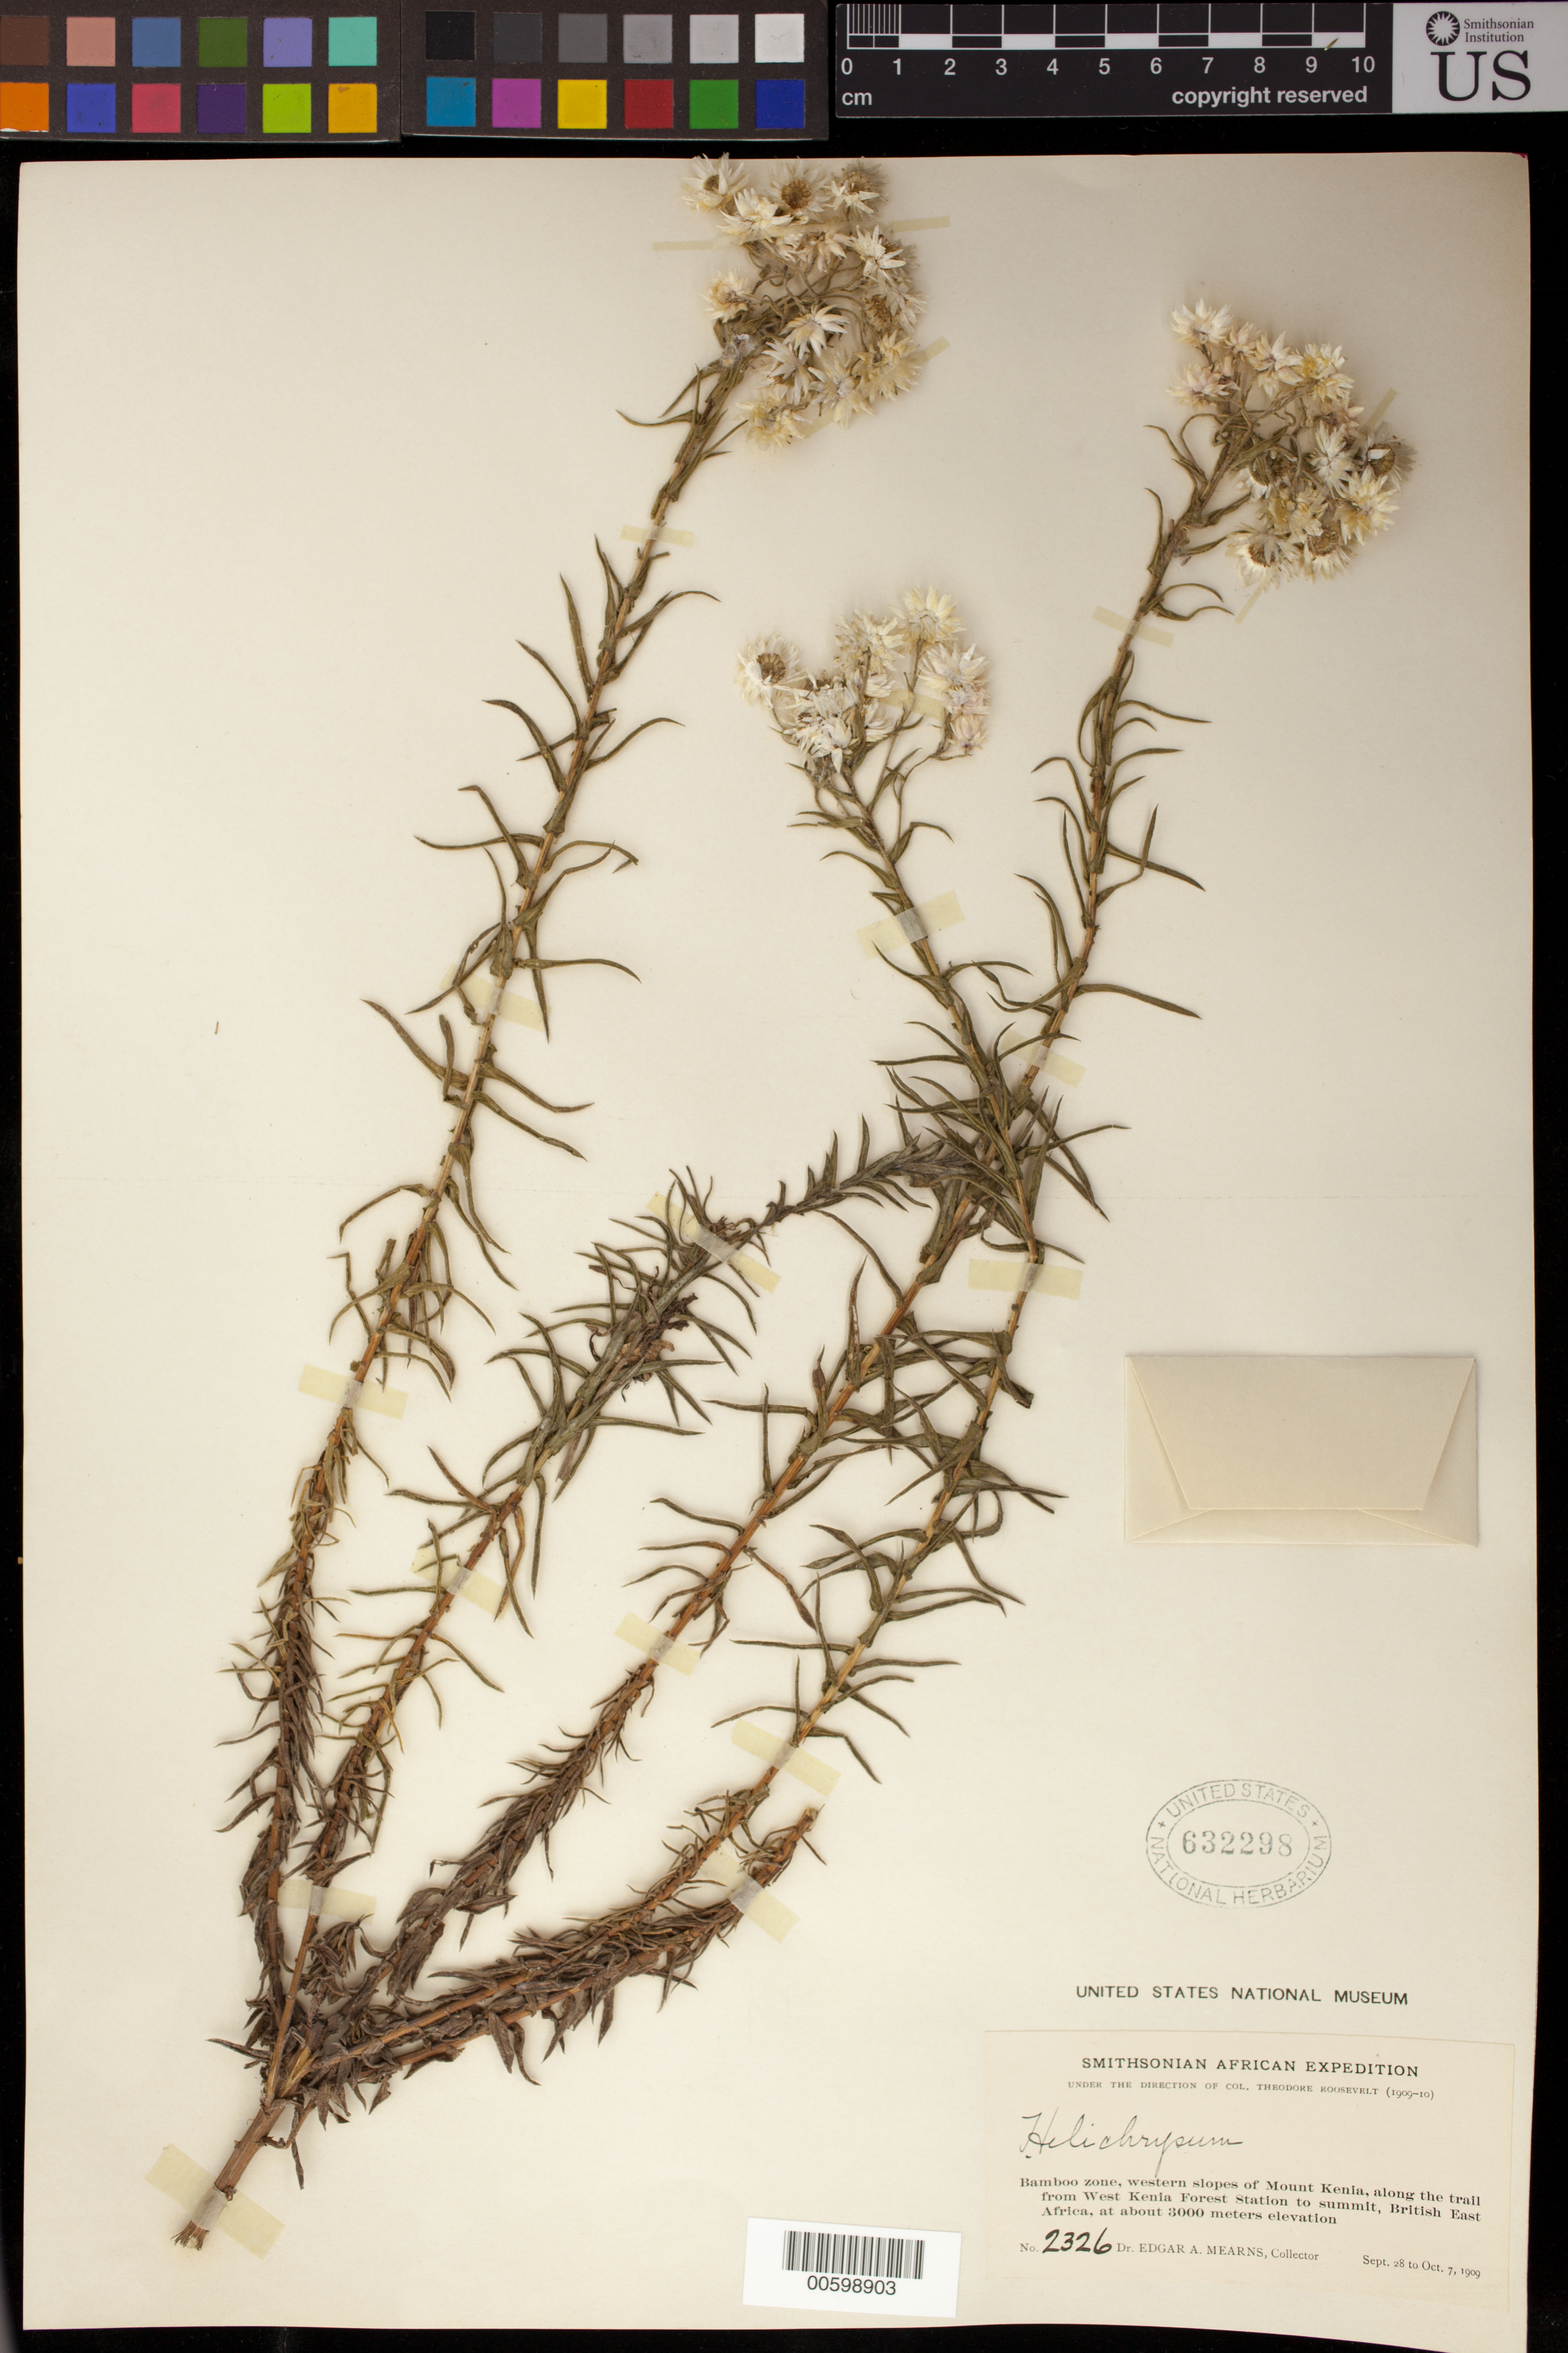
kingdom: Plantae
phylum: Tracheophyta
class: Magnoliopsida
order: Asterales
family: Asteraceae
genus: Helichrysum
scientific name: Helichrysum sp.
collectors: E. A. Mearns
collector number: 2326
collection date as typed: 28 Sep 1909 to 07 Oct 1909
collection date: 1909-09-28/1909-10-07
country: Kenya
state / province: Nyeri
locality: Bamboo zone, Western slopes of Mount Kenya, along the trail from West Kenya Forest Station to summit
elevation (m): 3000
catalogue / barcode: US 632298